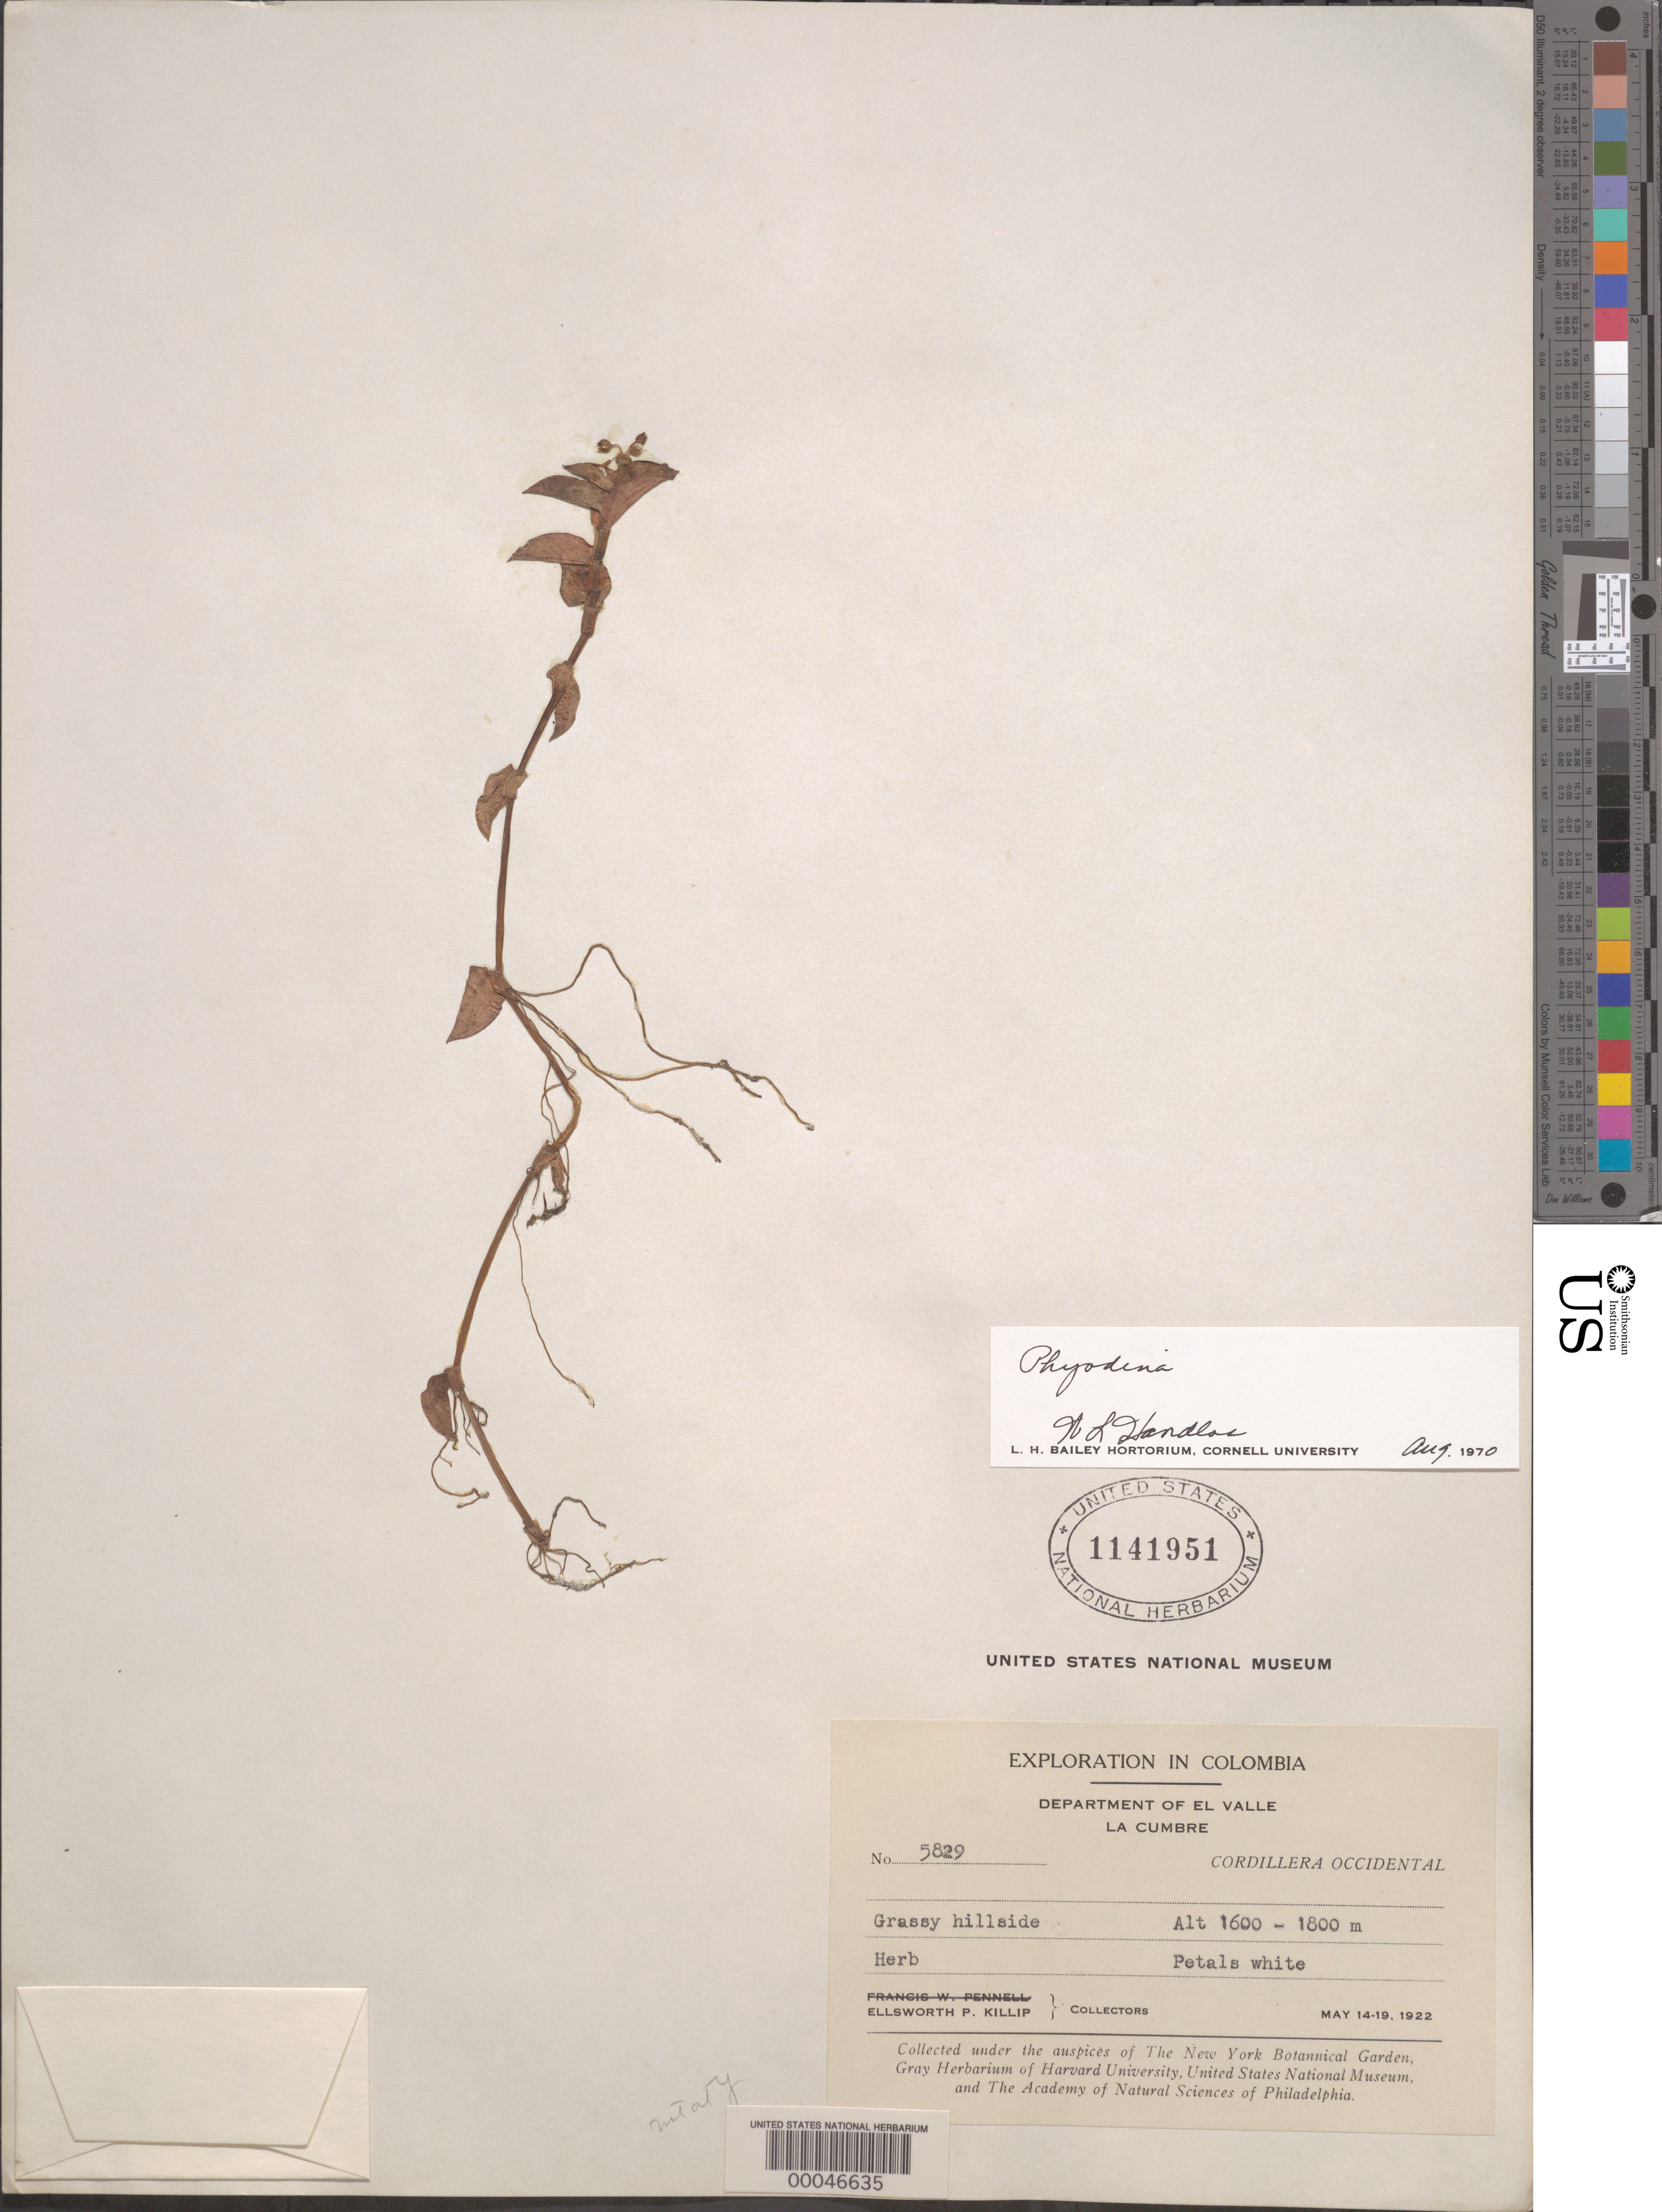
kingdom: Plantae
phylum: Tracheophyta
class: Liliopsida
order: Commelinales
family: Commelinaceae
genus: Callisia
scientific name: Callisia sp.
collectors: E. P. Killip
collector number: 5829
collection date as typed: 14 May 1922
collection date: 1922-05-14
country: Colombia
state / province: Valle del Cauca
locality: La Cumbe, Cordillera Occidental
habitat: Grassy hillside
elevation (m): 1600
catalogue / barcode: US 1141951